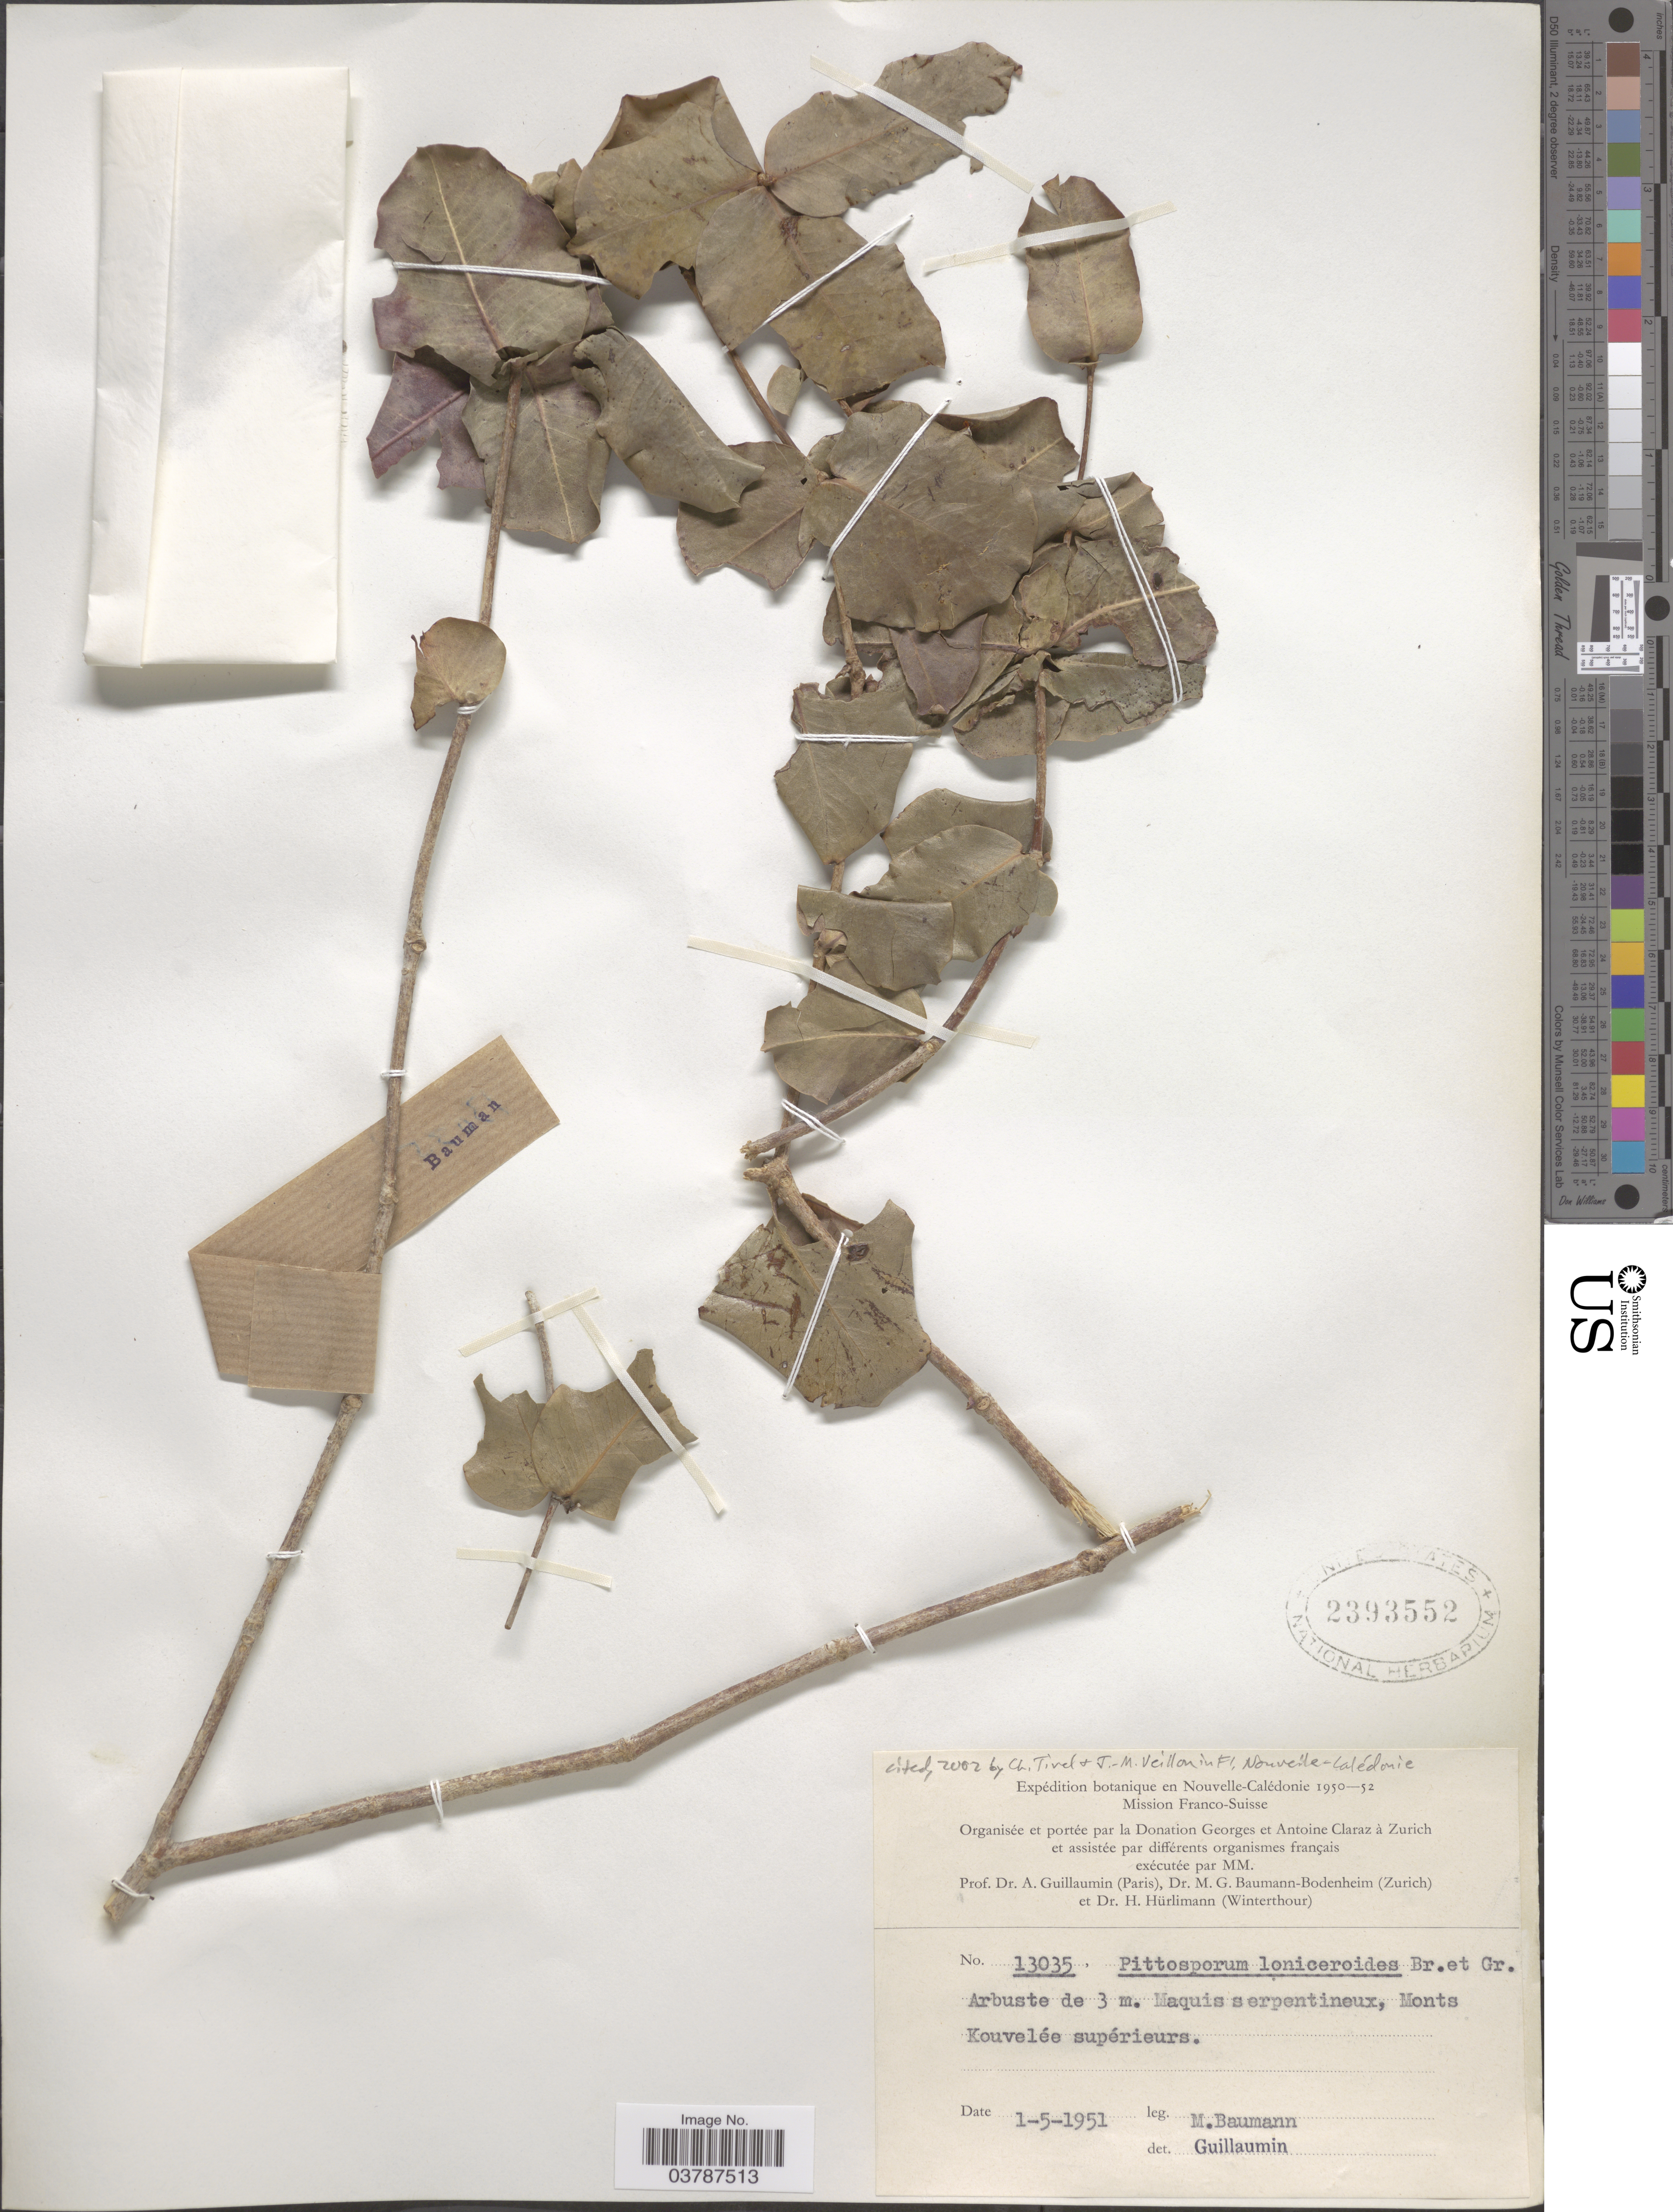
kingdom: Plantae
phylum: Tracheophyta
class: Magnoliopsida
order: Apiales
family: Pittosporaceae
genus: Pittosporum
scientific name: Pittosporum loniceroides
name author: Brongn. & Gris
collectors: M. Baumann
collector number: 13035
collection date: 1951-05-01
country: New Caledonia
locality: Monts Kouvelée supérieurs.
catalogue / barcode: US 2393552